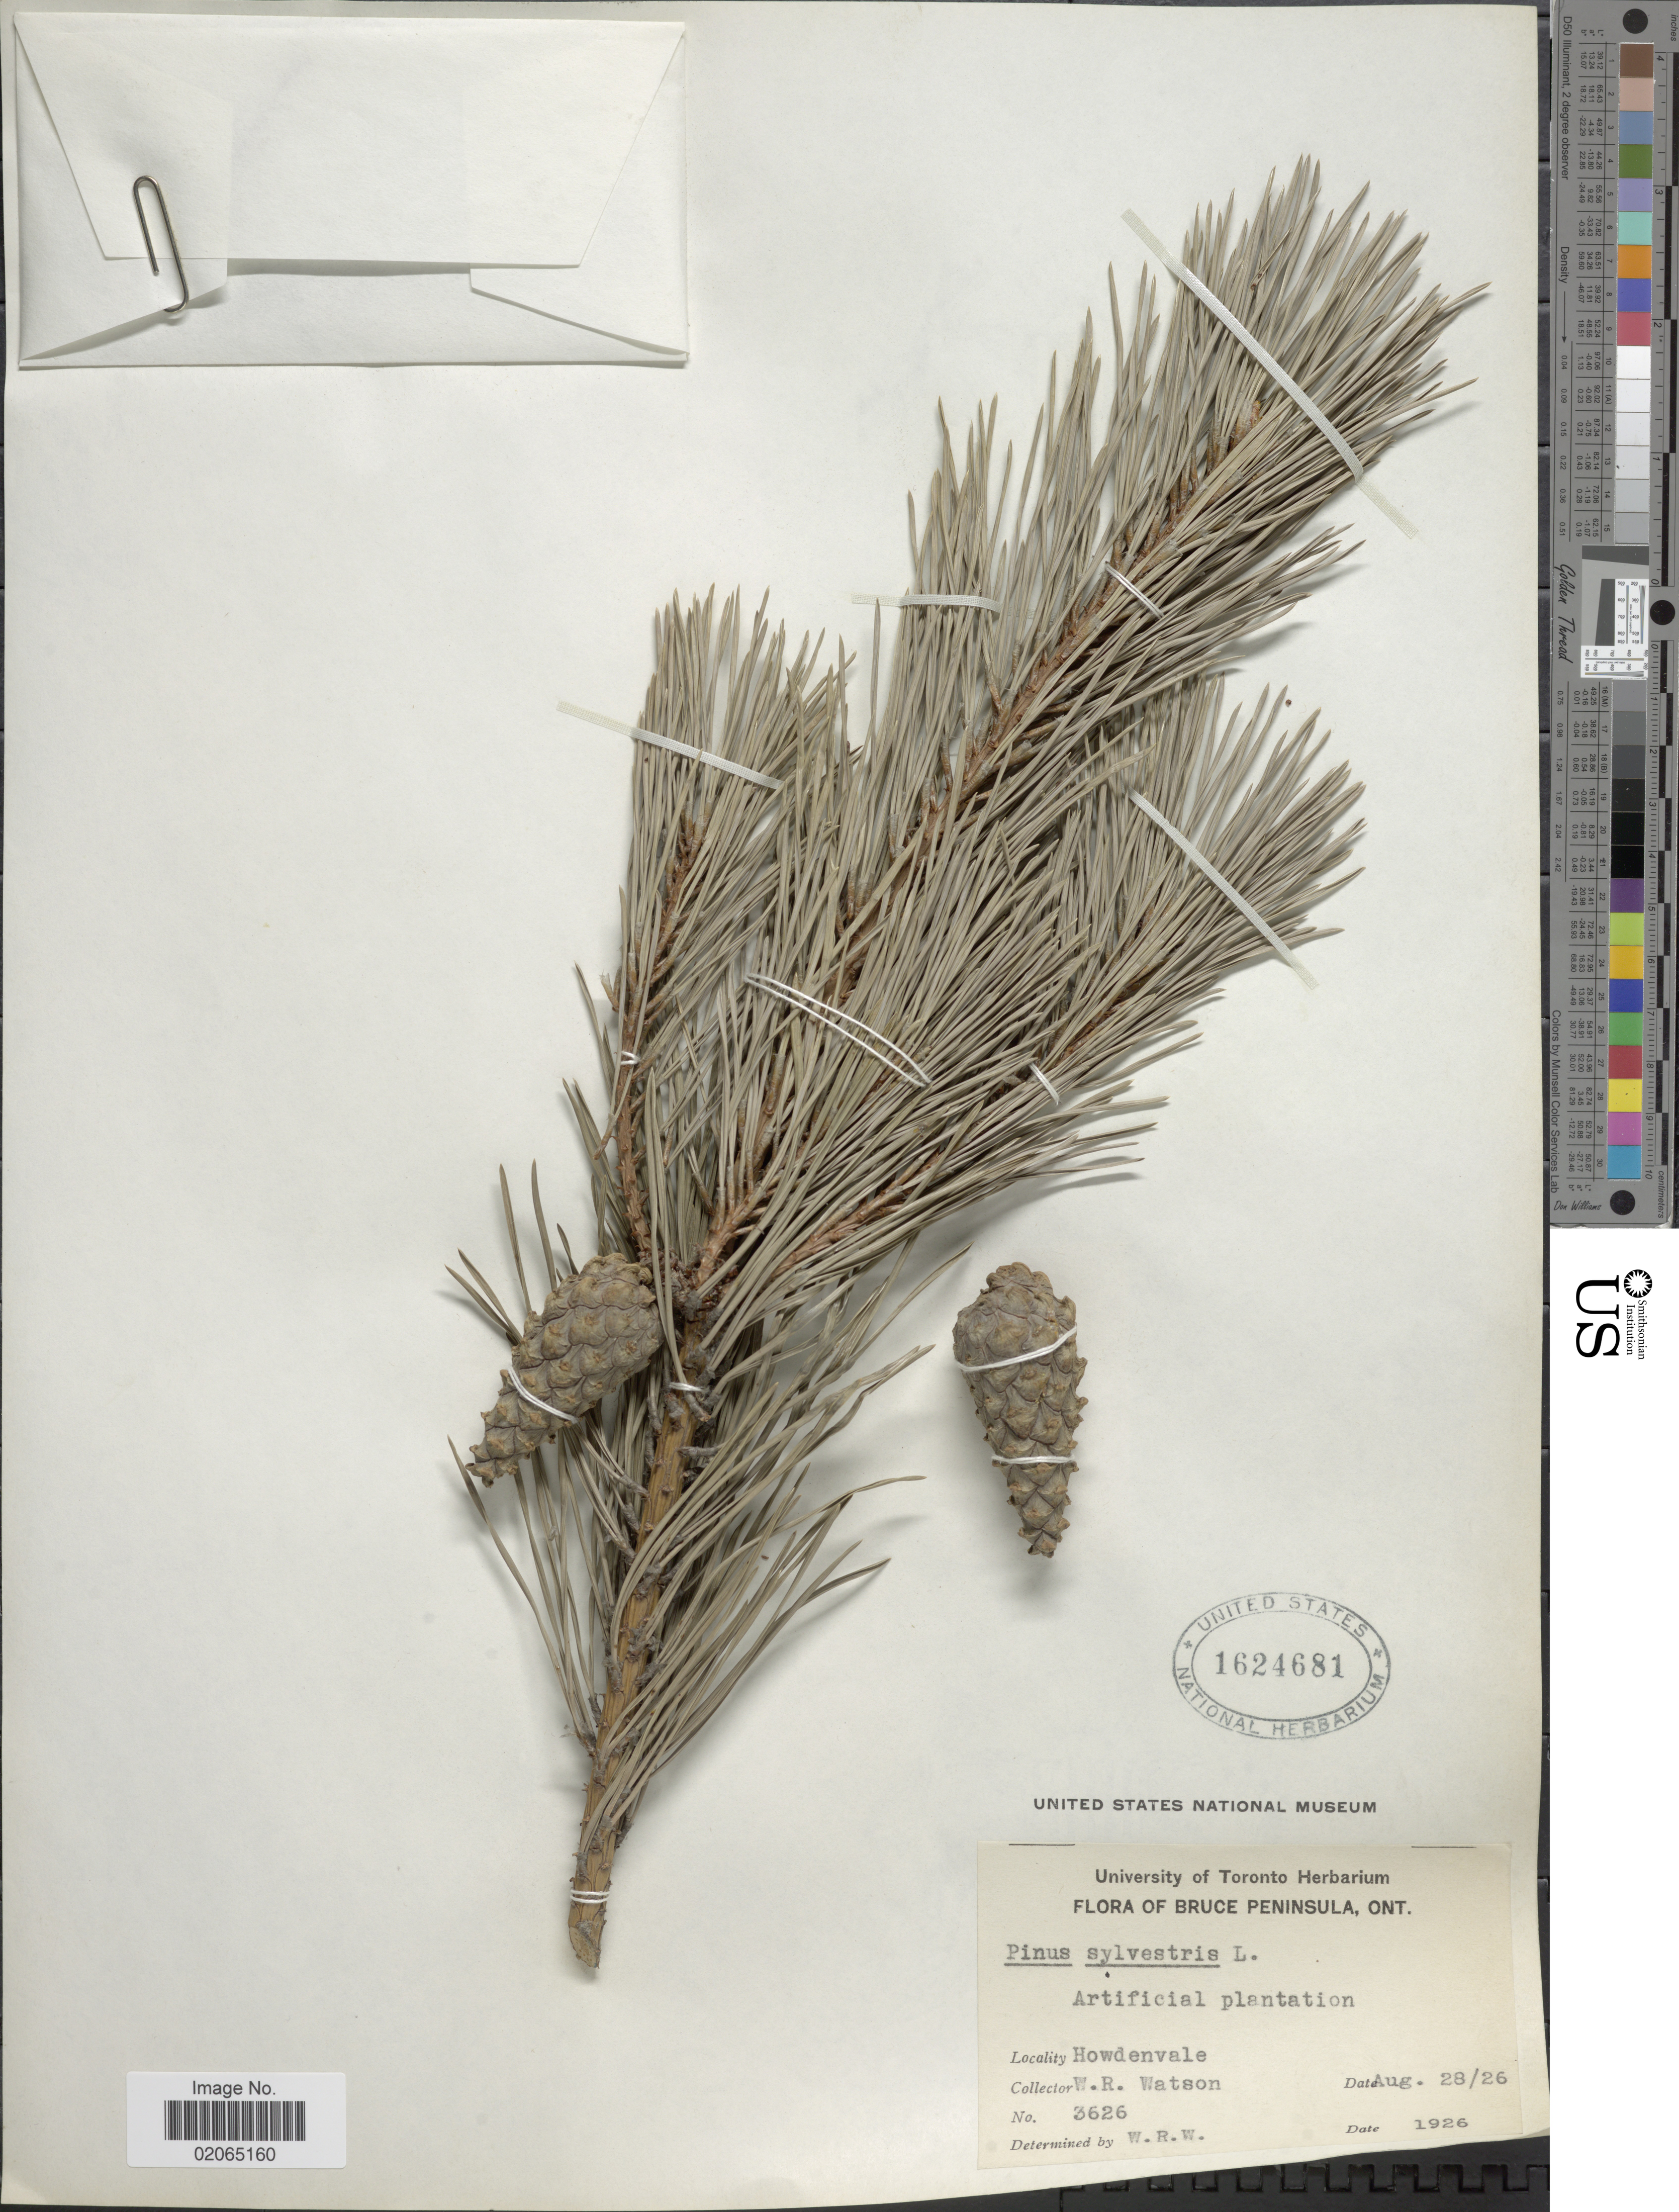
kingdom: Plantae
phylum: Tracheophyta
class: Pinopsida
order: Pinales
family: Pinaceae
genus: Pinus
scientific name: Pinus sylvestris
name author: L.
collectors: W. R. Watson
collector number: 3626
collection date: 1926-08-28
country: Canada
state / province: Ontario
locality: Artificial plantation, Bruce Peninsula, Howdenvale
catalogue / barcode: US 1624681